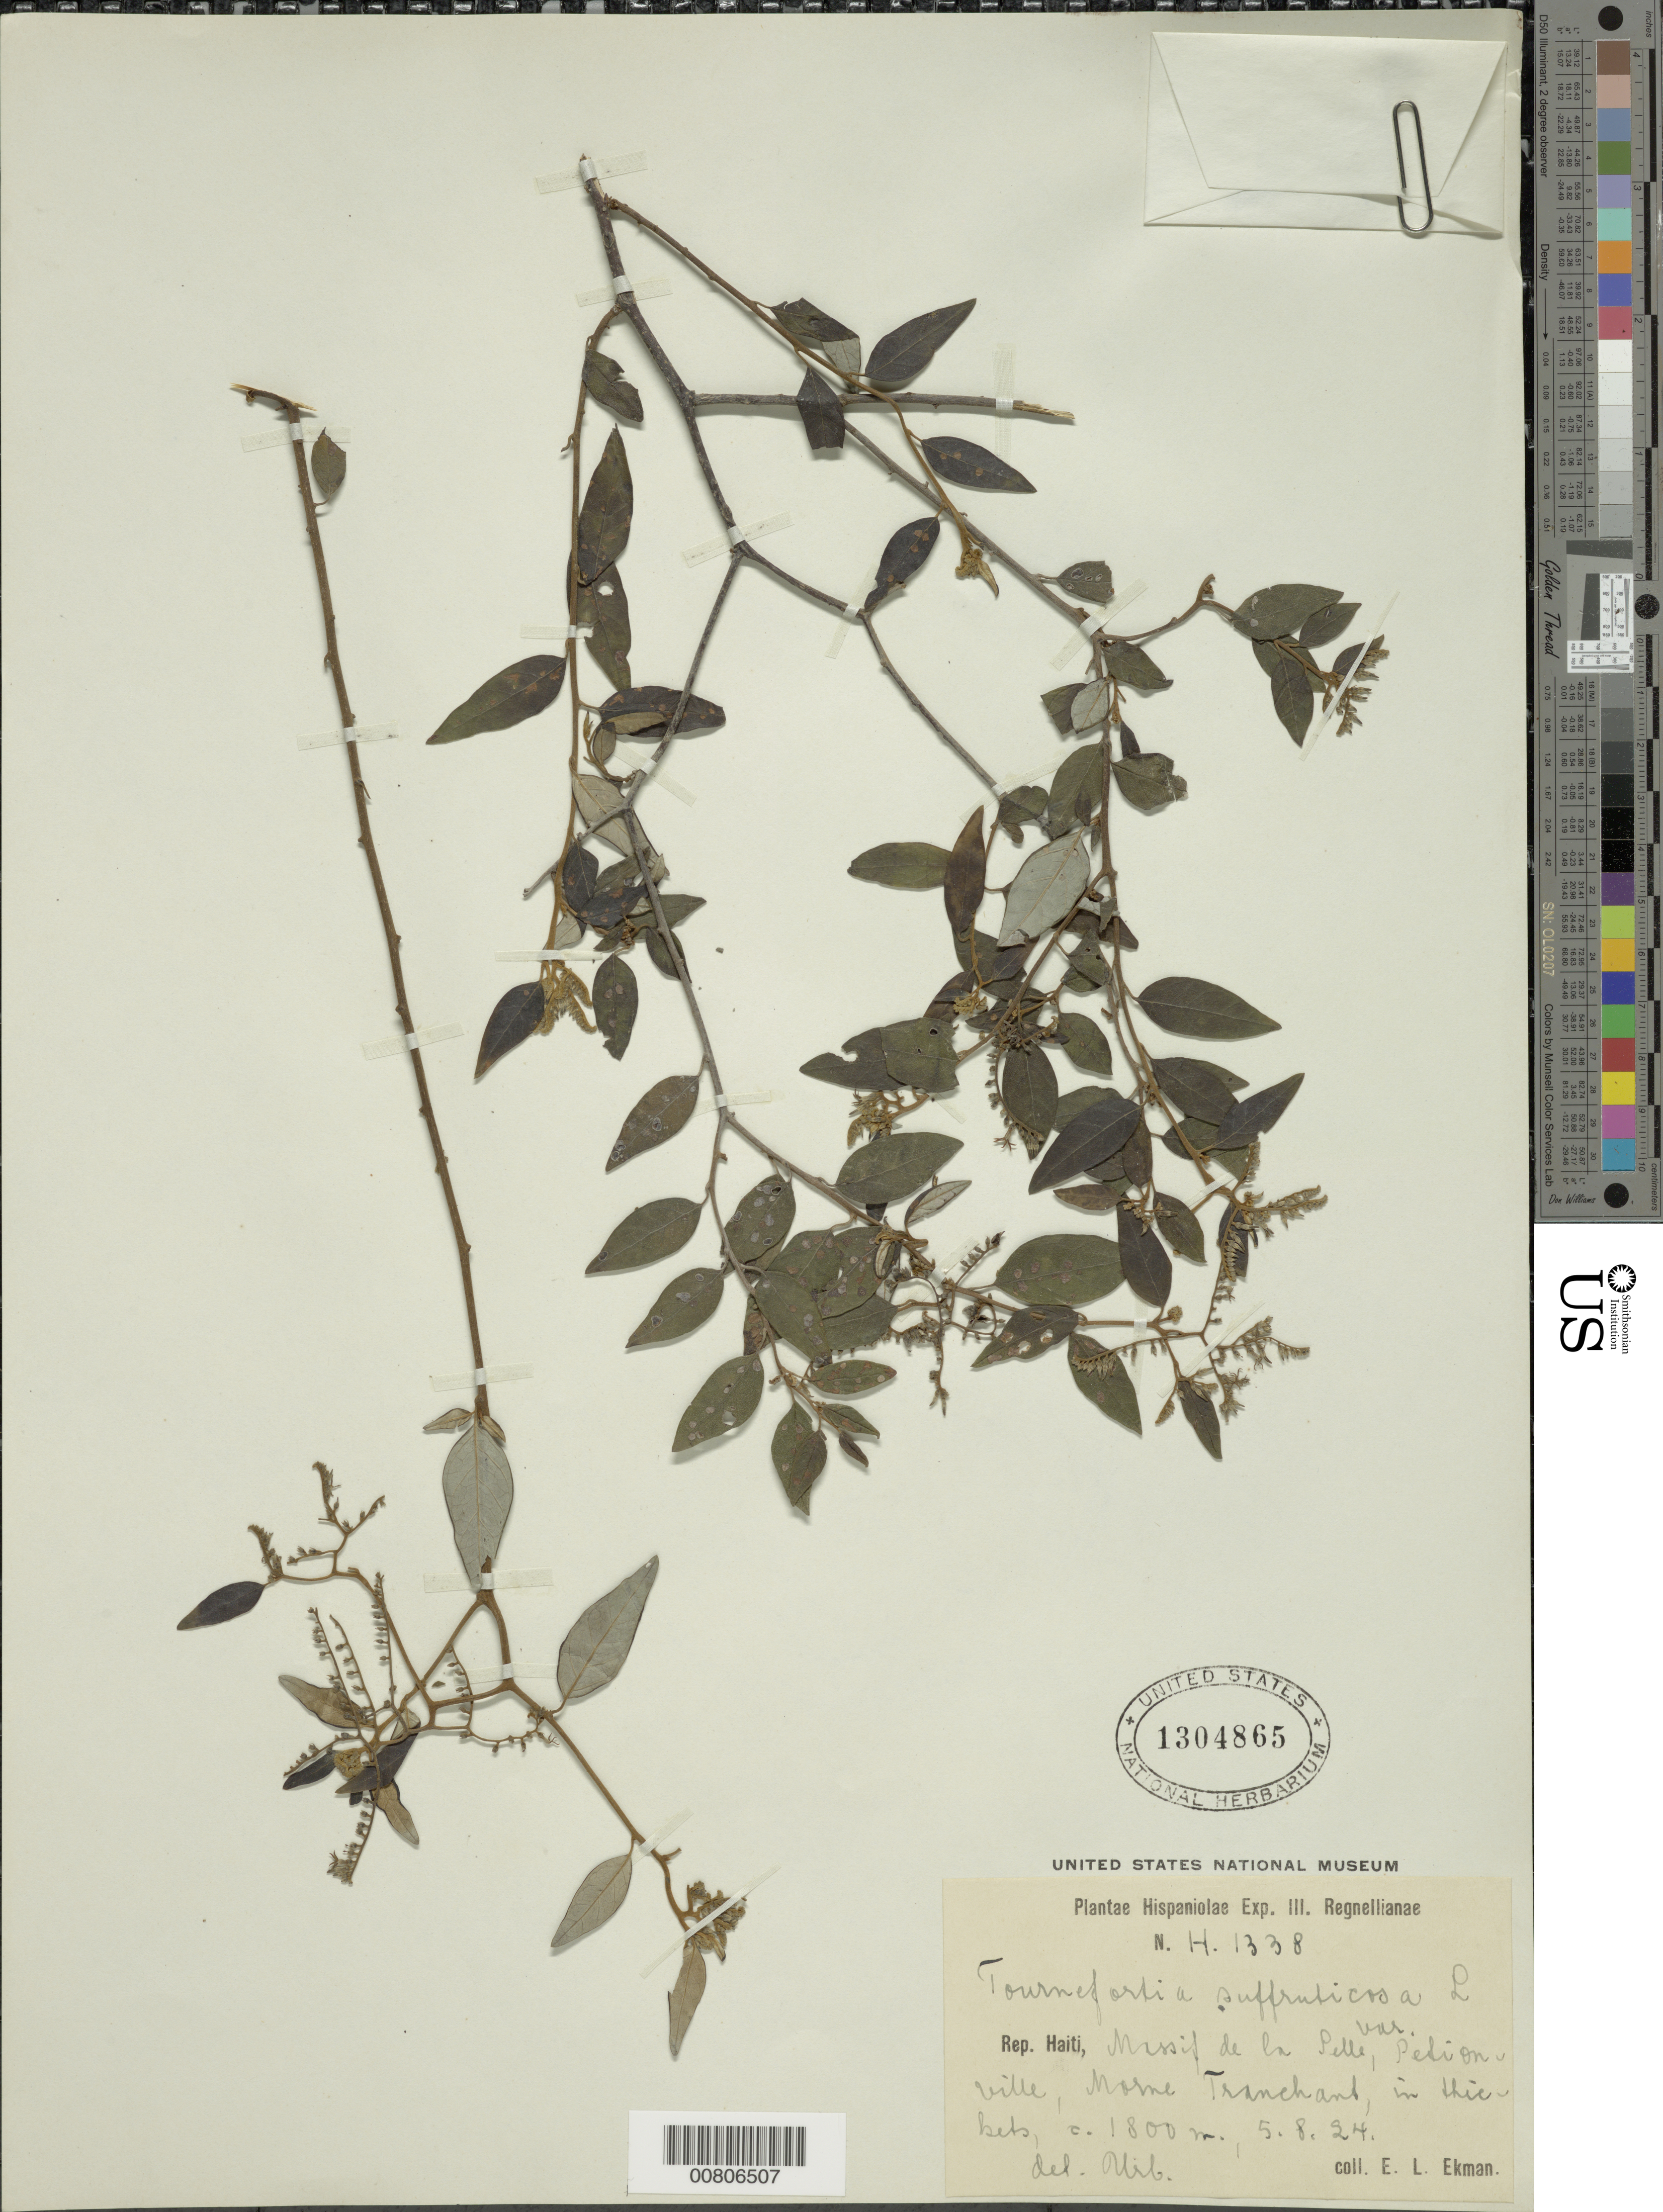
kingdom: Plantae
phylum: Tracheophyta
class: Magnoliopsida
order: Boraginales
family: Heliotropiaceae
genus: Tournefortia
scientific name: Tournefortia incana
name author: Lam.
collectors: E. L. Ekman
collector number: H 1338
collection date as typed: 05 Aug 1924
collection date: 1924-08-05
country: Haiti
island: Hispaniola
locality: Massif de la Selle, Pétionville, Morne Tranchant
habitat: Thickets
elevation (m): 1800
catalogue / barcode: US 1304865